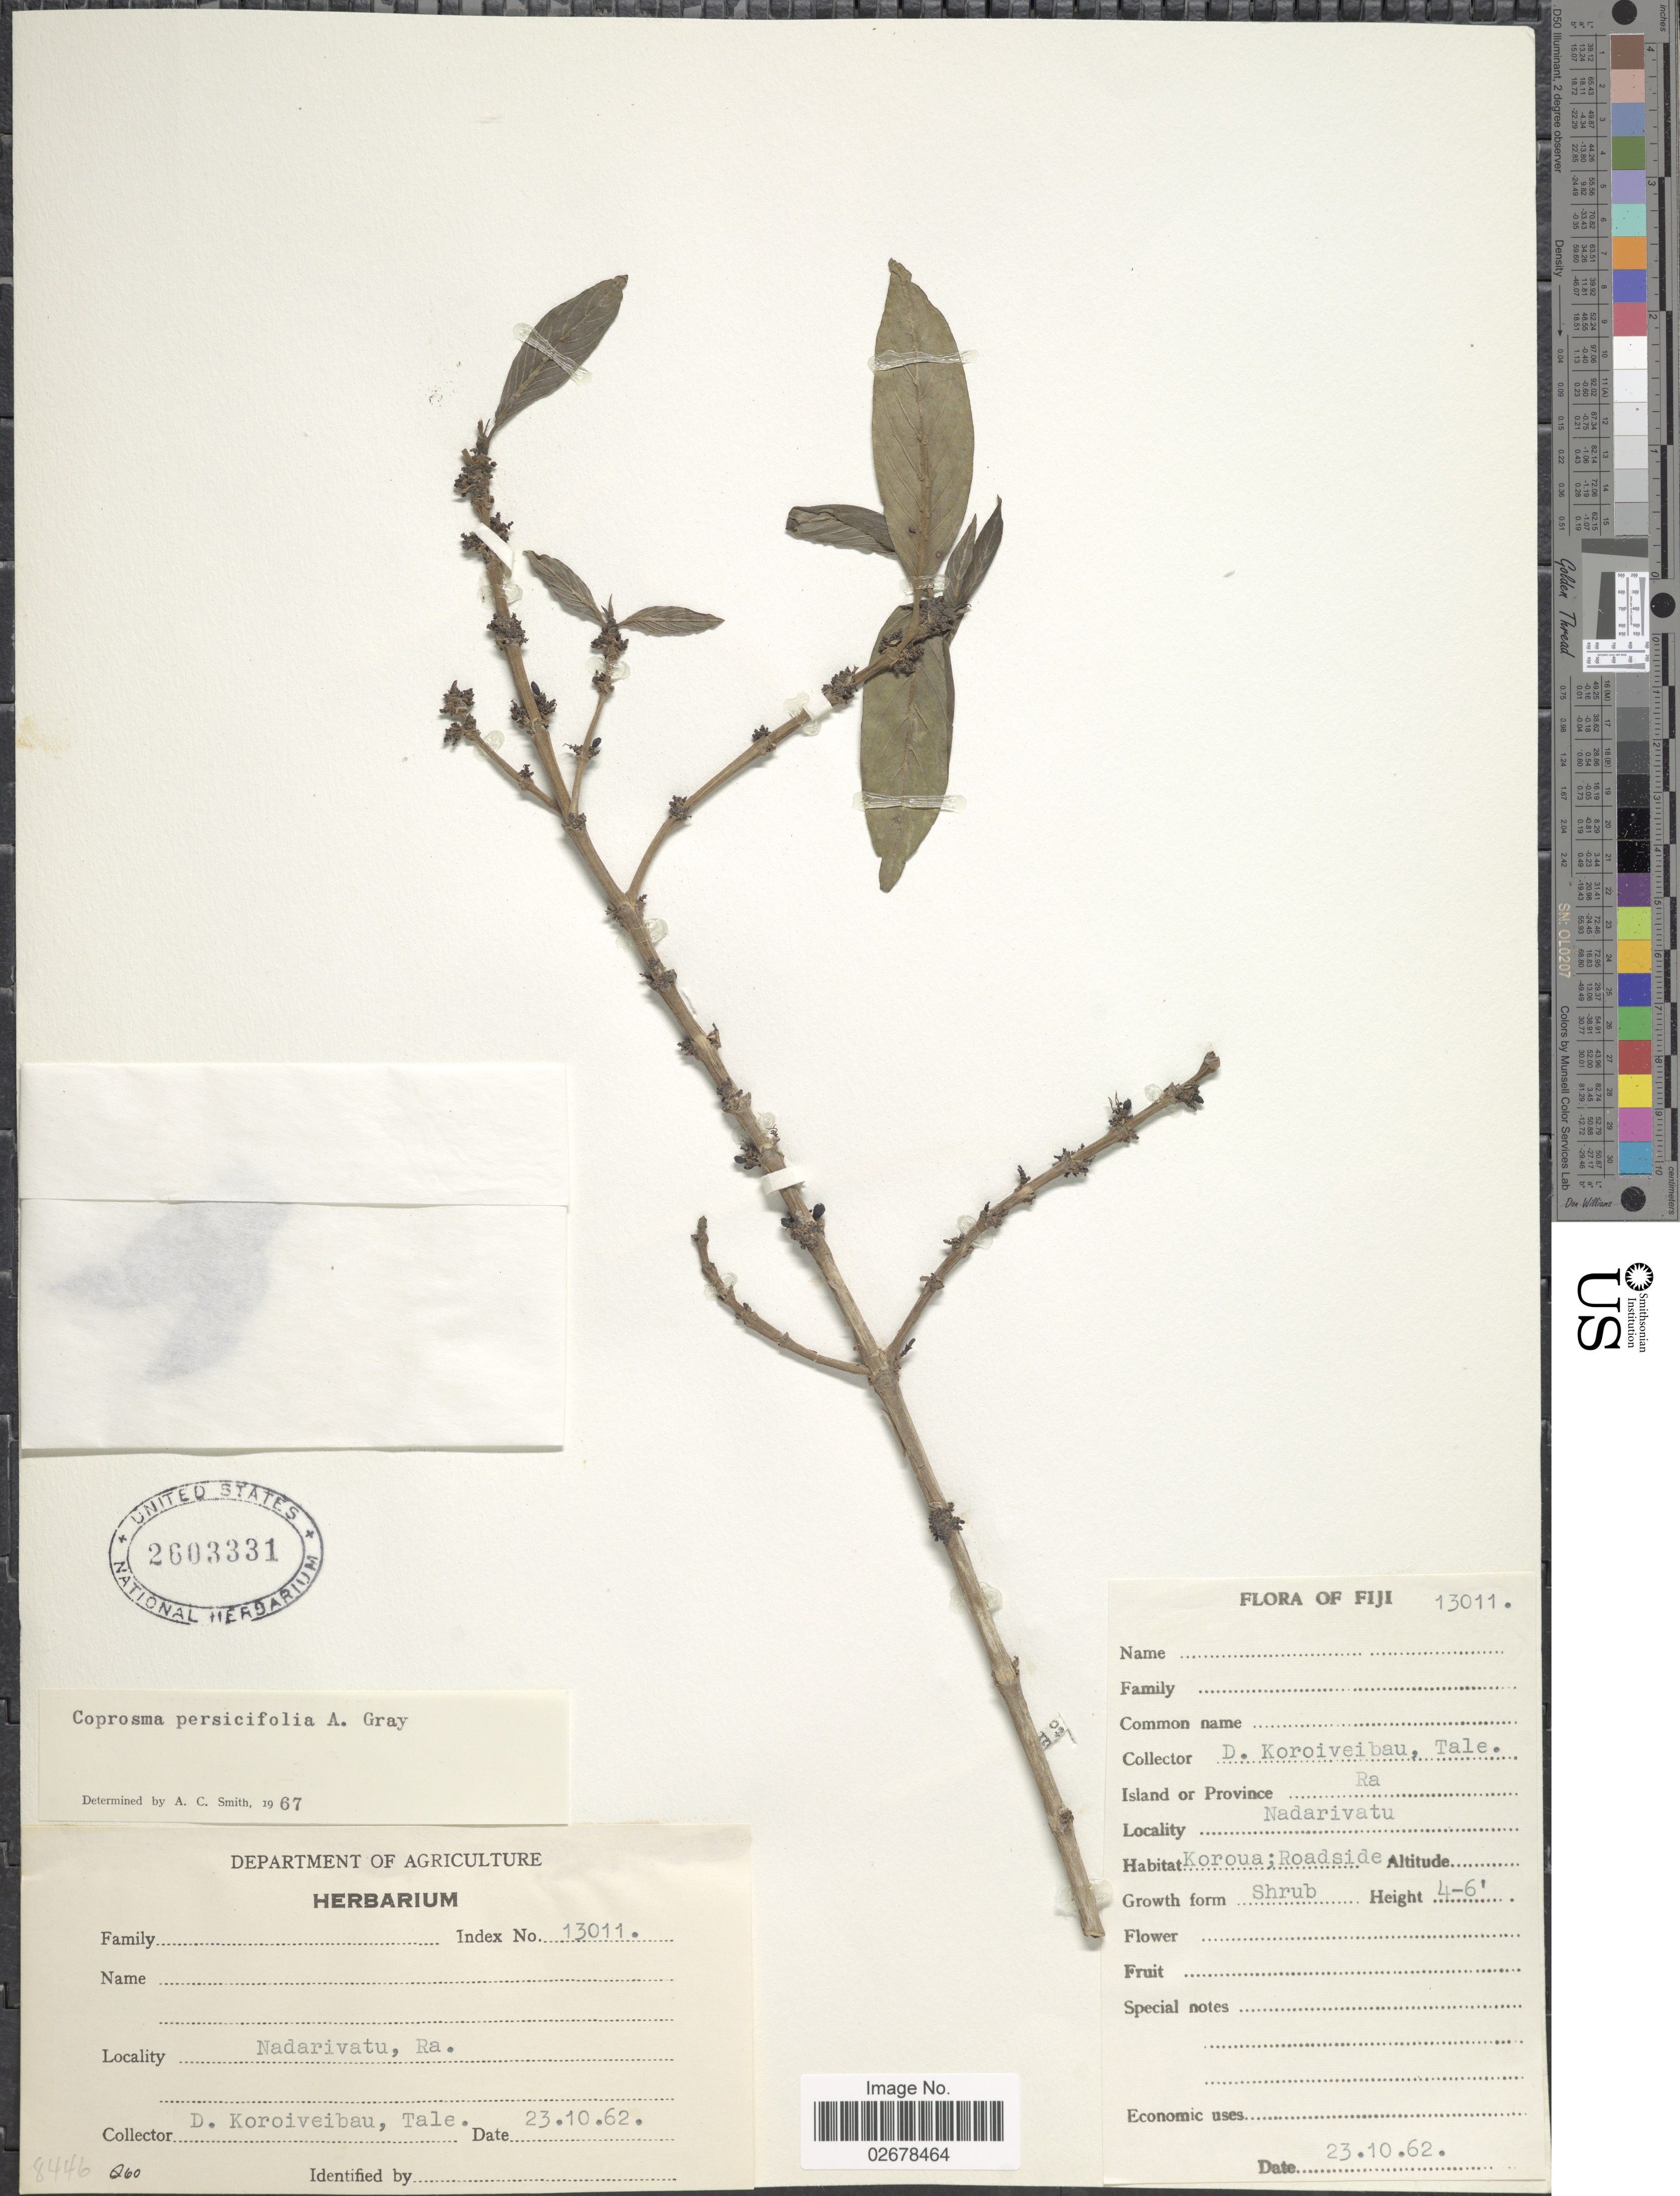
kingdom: Plantae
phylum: Tracheophyta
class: Magnoliopsida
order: Gentianales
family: Rubiaceae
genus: Coprosma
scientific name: Coprosma persicifolia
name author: A. Gray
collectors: D. Koroveibau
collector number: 13011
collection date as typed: Transcribed d/m/y: 23/10/62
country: Fiji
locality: Island or Province Ra, Nadarivatu, Koroua; Roadside.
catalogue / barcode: US 2603331